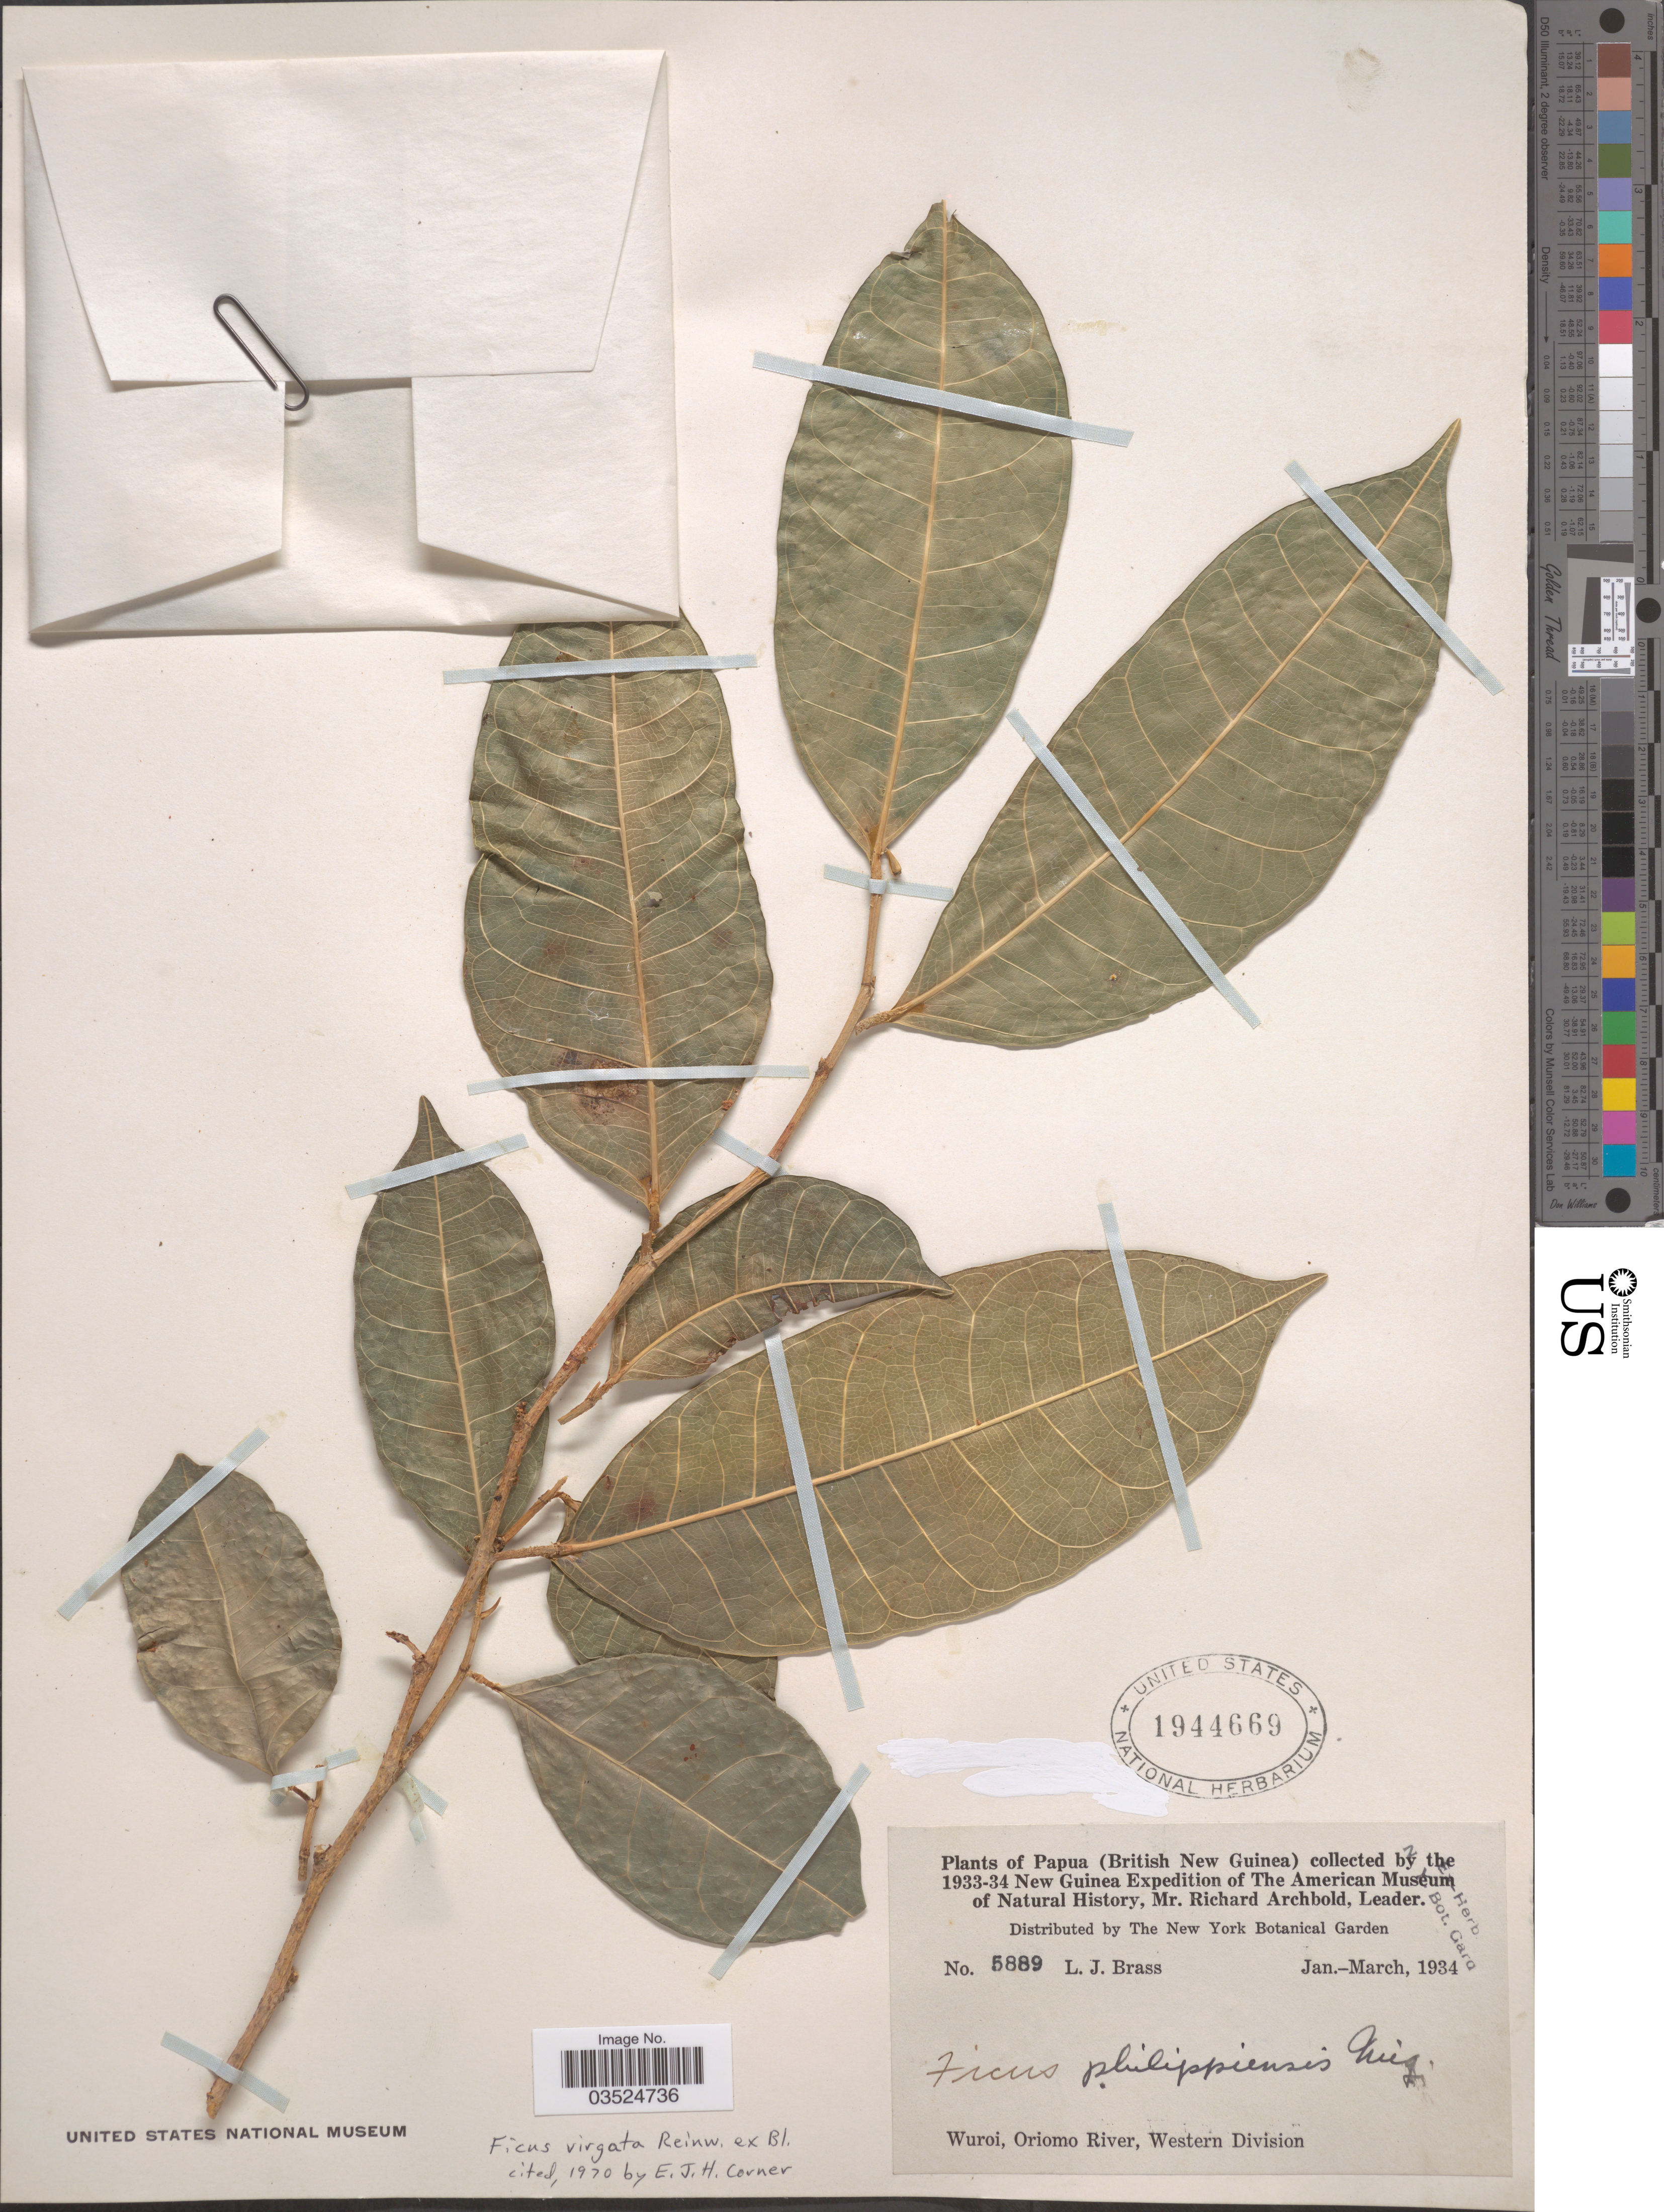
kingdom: Plantae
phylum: Tracheophyta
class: Magnoliopsida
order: Rosales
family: Moraceae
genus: Ficus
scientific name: Ficus virgata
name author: Reinw.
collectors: L. J. Brass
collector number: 5889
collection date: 1934-01/1934-03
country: Papua New Guinea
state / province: Manus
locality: Papua (British New Guinea). Wuroi, Oriomo River, Western Division.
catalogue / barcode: US 1944669